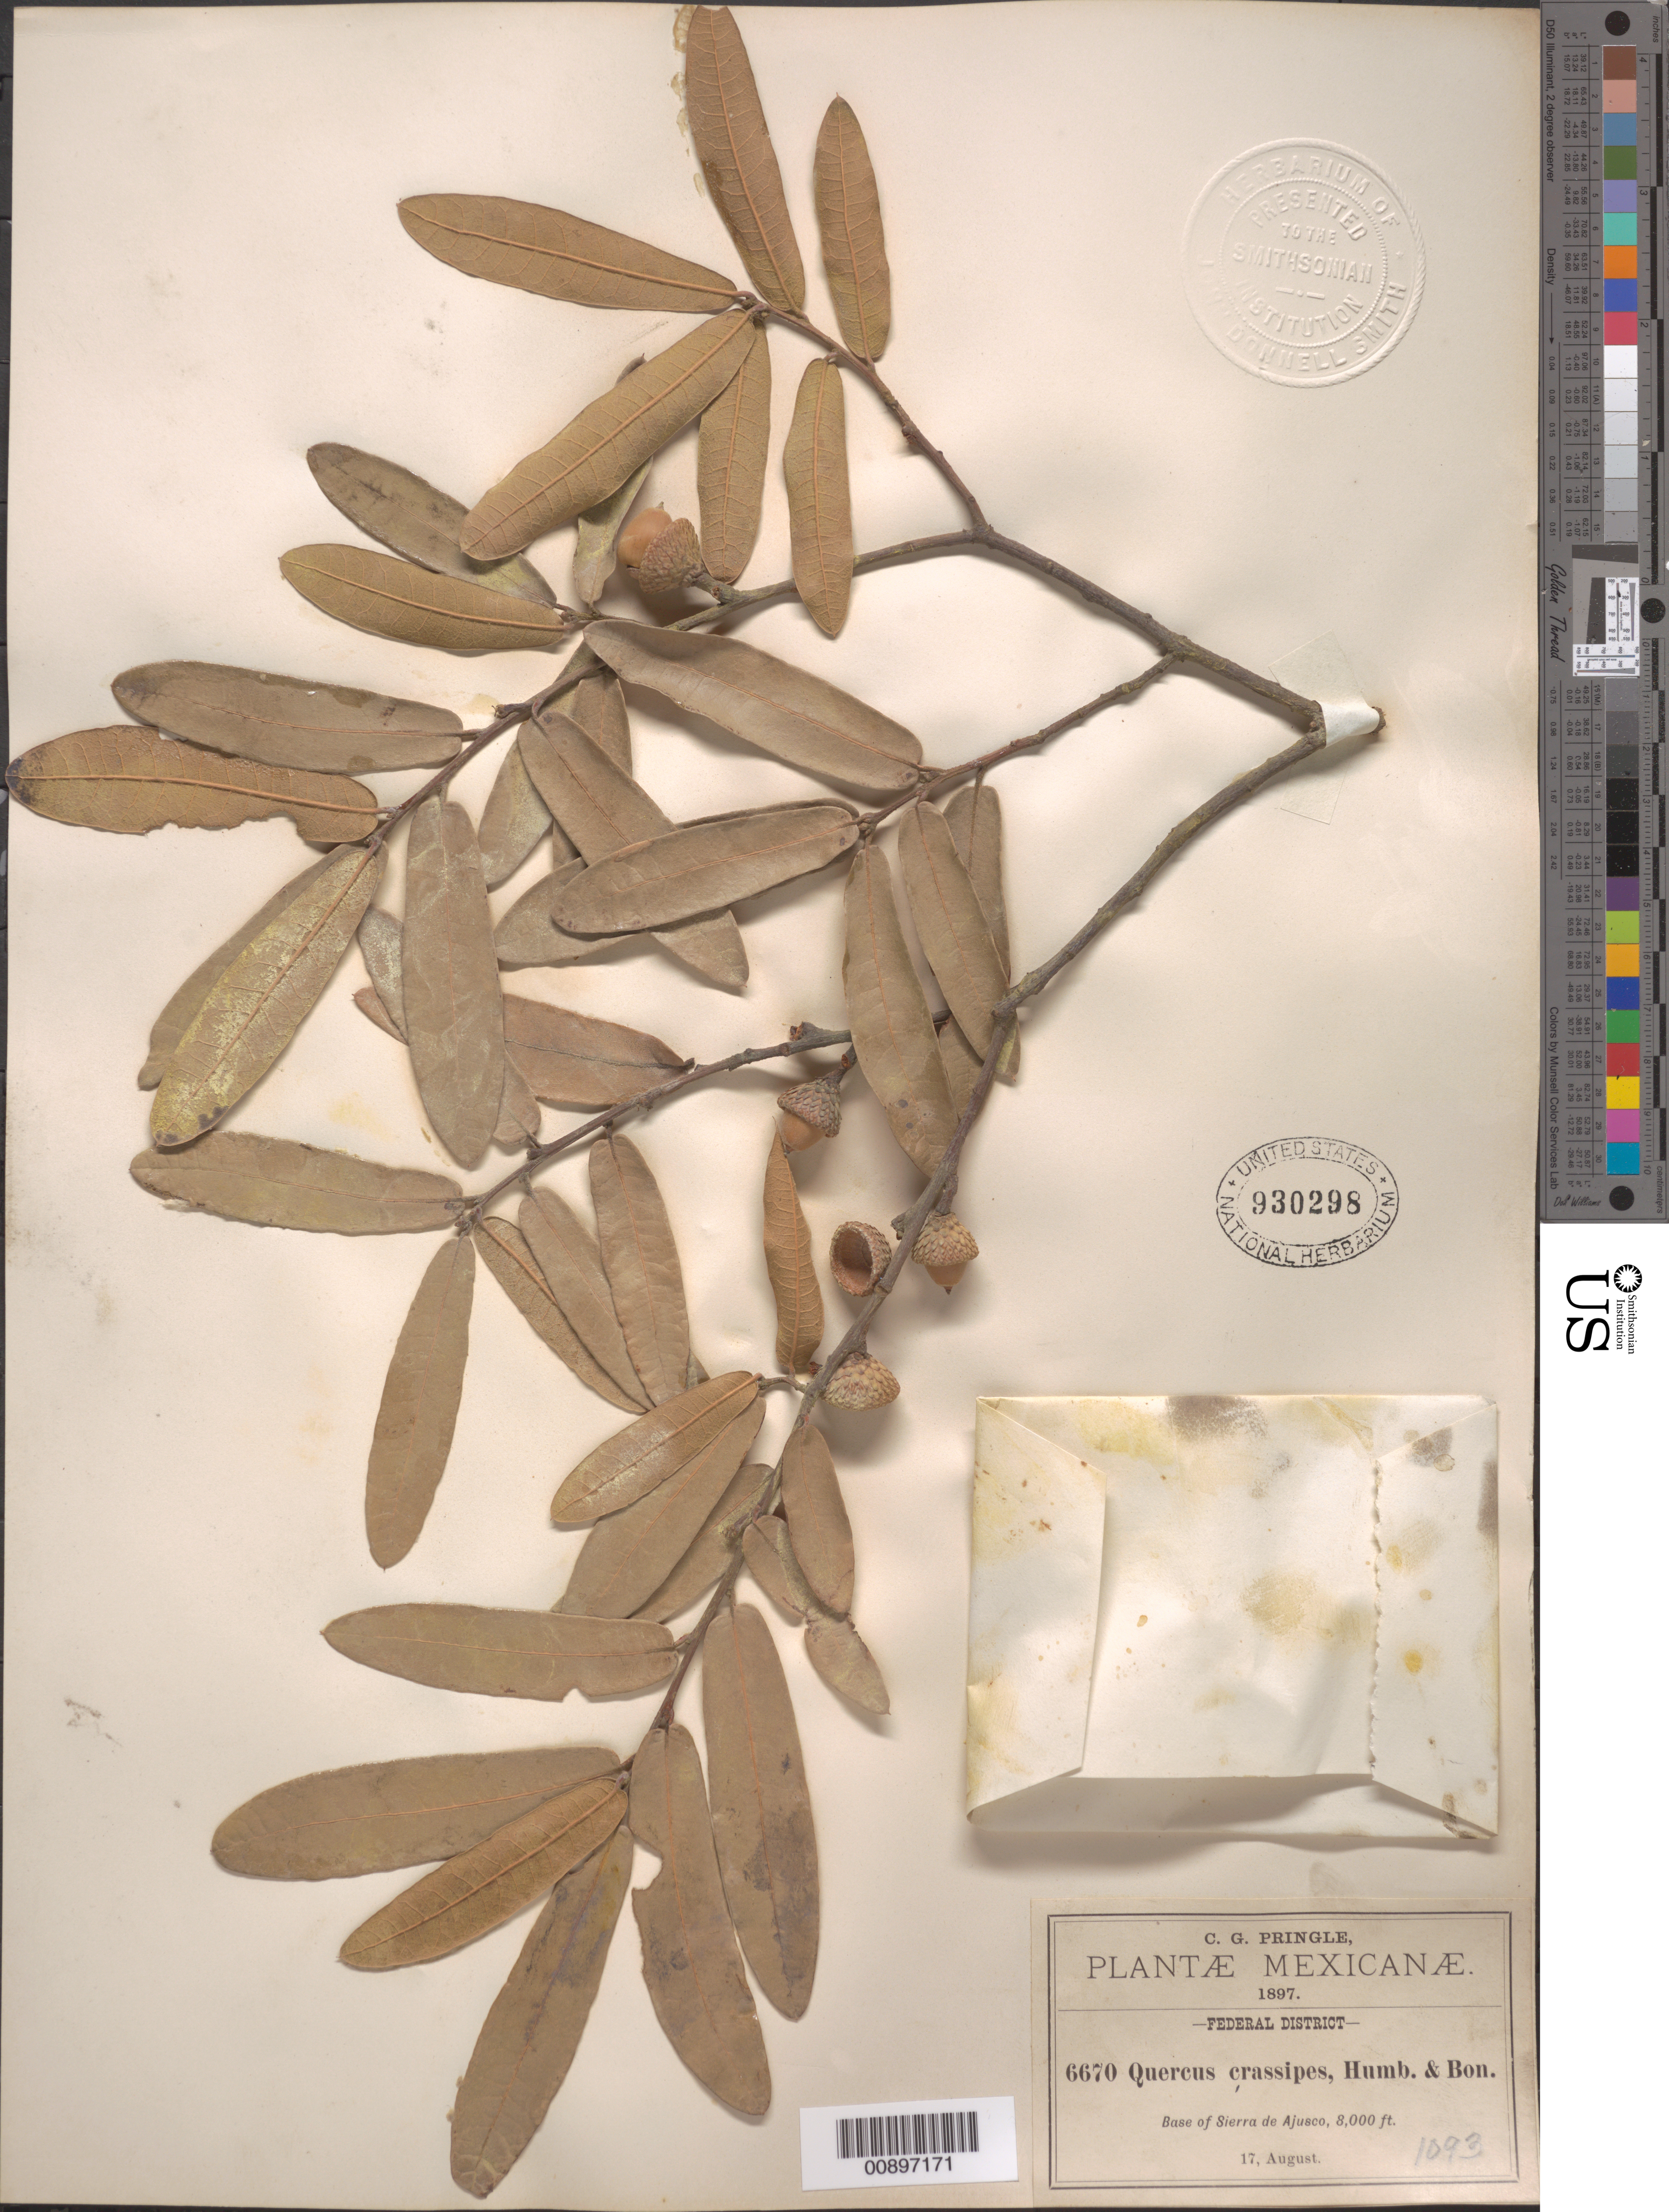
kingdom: Plantae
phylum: Tracheophyta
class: Magnoliopsida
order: Fagales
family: Fagaceae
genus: Quercus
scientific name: Quercus crassipes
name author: Humb. & Bonpl.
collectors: C. G. Pringle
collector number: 6670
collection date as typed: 17 Aug 1897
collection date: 1897-08-17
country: Mexico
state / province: Distrito Federal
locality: Base of Sierra de Ajusco, Federal District.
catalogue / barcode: US 930298